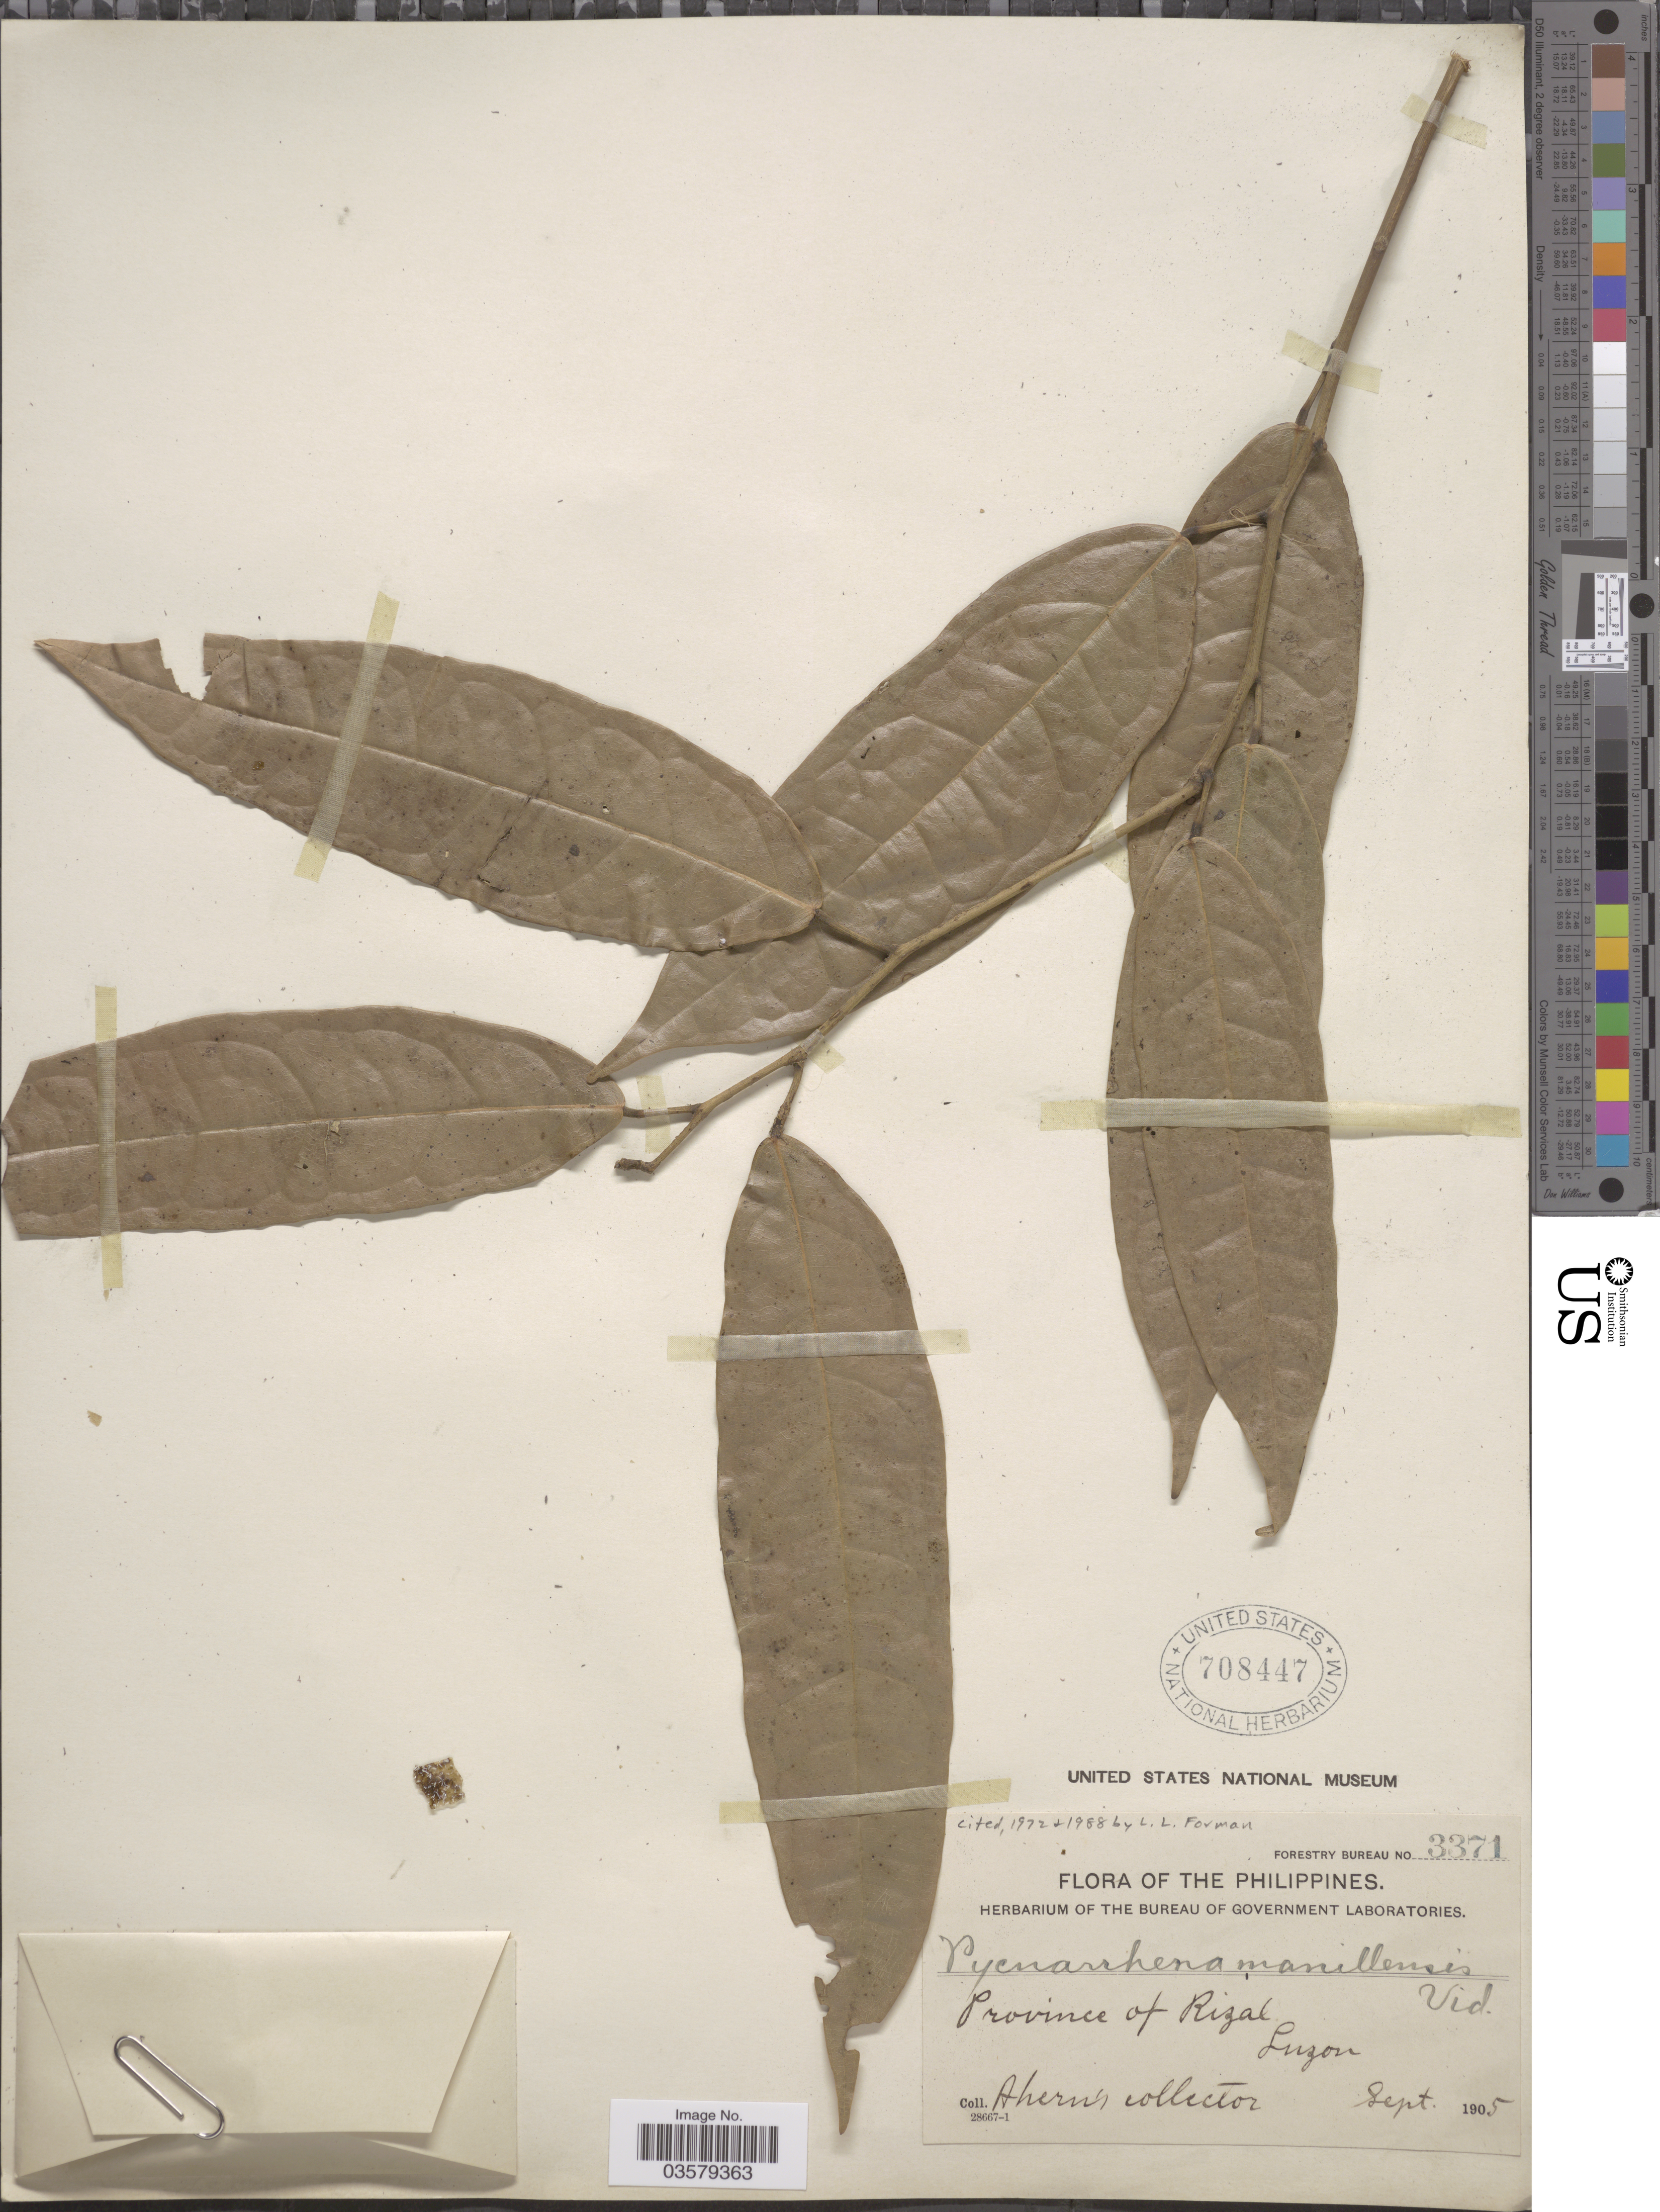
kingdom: Plantae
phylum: Tracheophyta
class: Magnoliopsida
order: Ranunculales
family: Menispermaceae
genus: Pycnarrhena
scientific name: Pycnarrhena manillensis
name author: S. Vidal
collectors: Ahern's collector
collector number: Forestry Bureau 3371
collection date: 1905-09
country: Philippines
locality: Province of Rizal. Luzon.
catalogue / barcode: US 708447